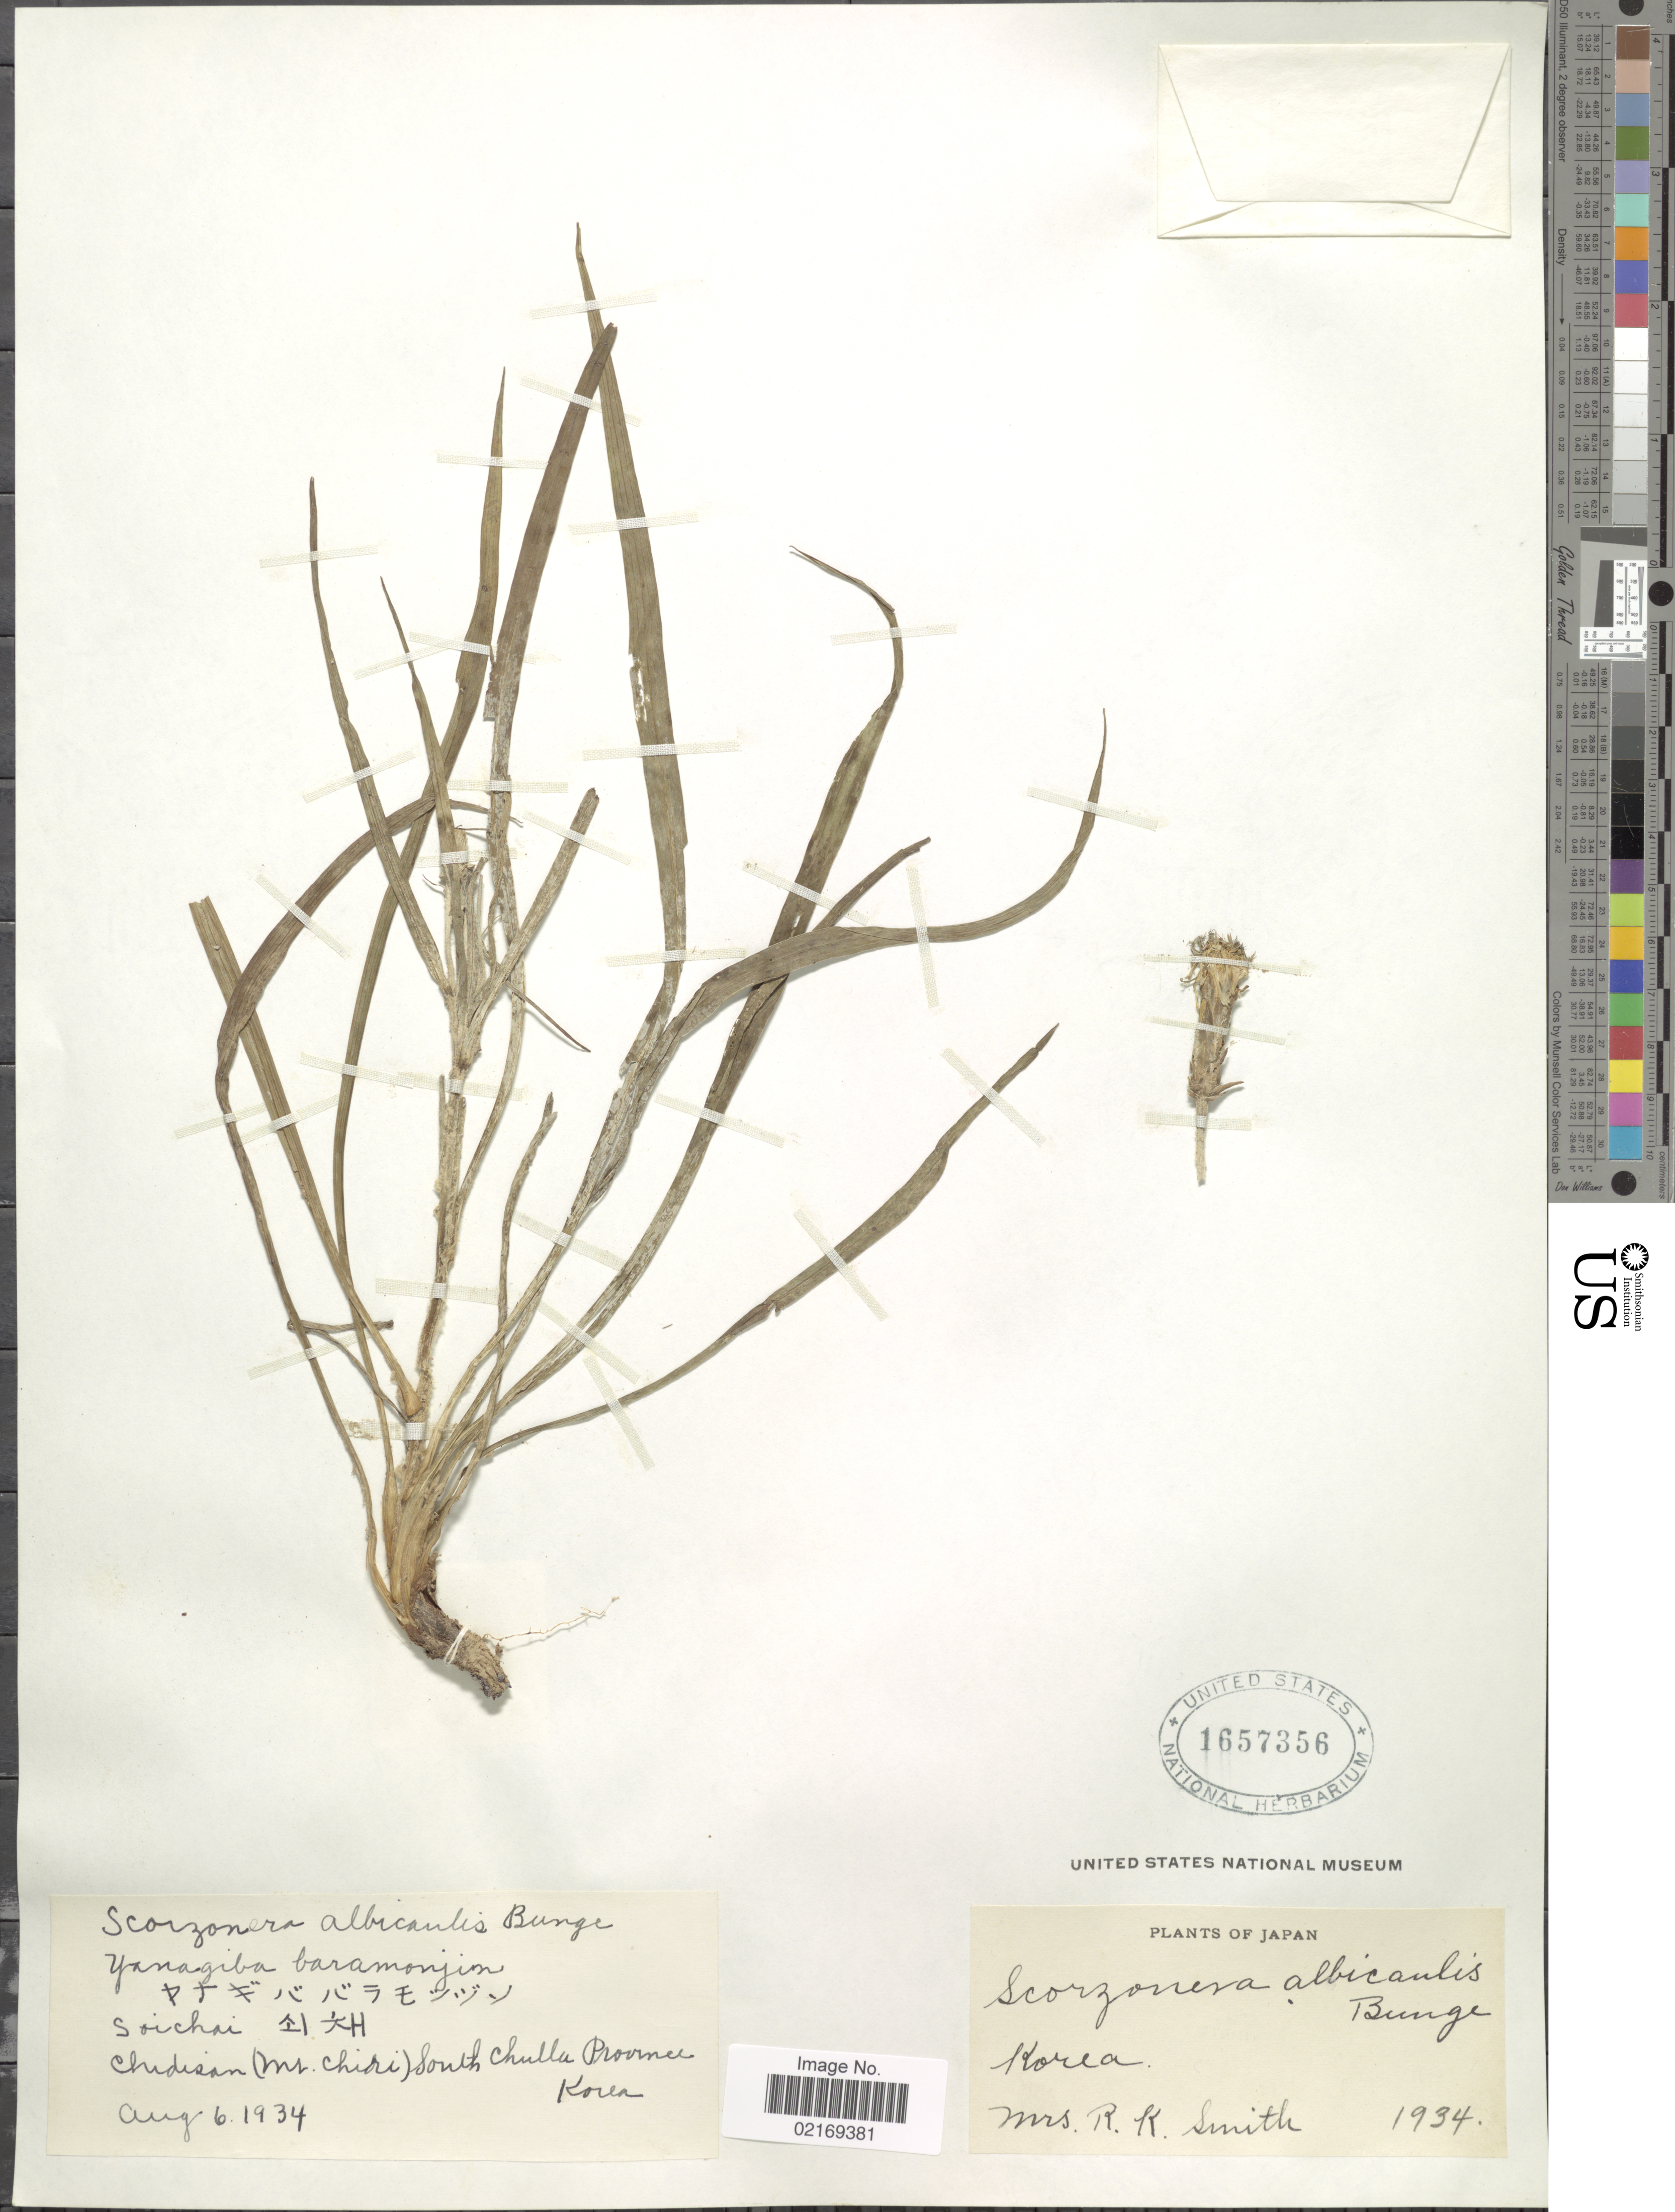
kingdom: Plantae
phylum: Tracheophyta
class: Magnoliopsida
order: Asterales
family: Asteraceae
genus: Scorzonera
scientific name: Scorzonera albicaulis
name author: Bunge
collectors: Mrs. R. K. Smith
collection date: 1934-08-06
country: South Korea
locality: Korea, Soichai, Chidisan (Mt. Chiri), South Chulla Province.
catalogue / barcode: US 1657356